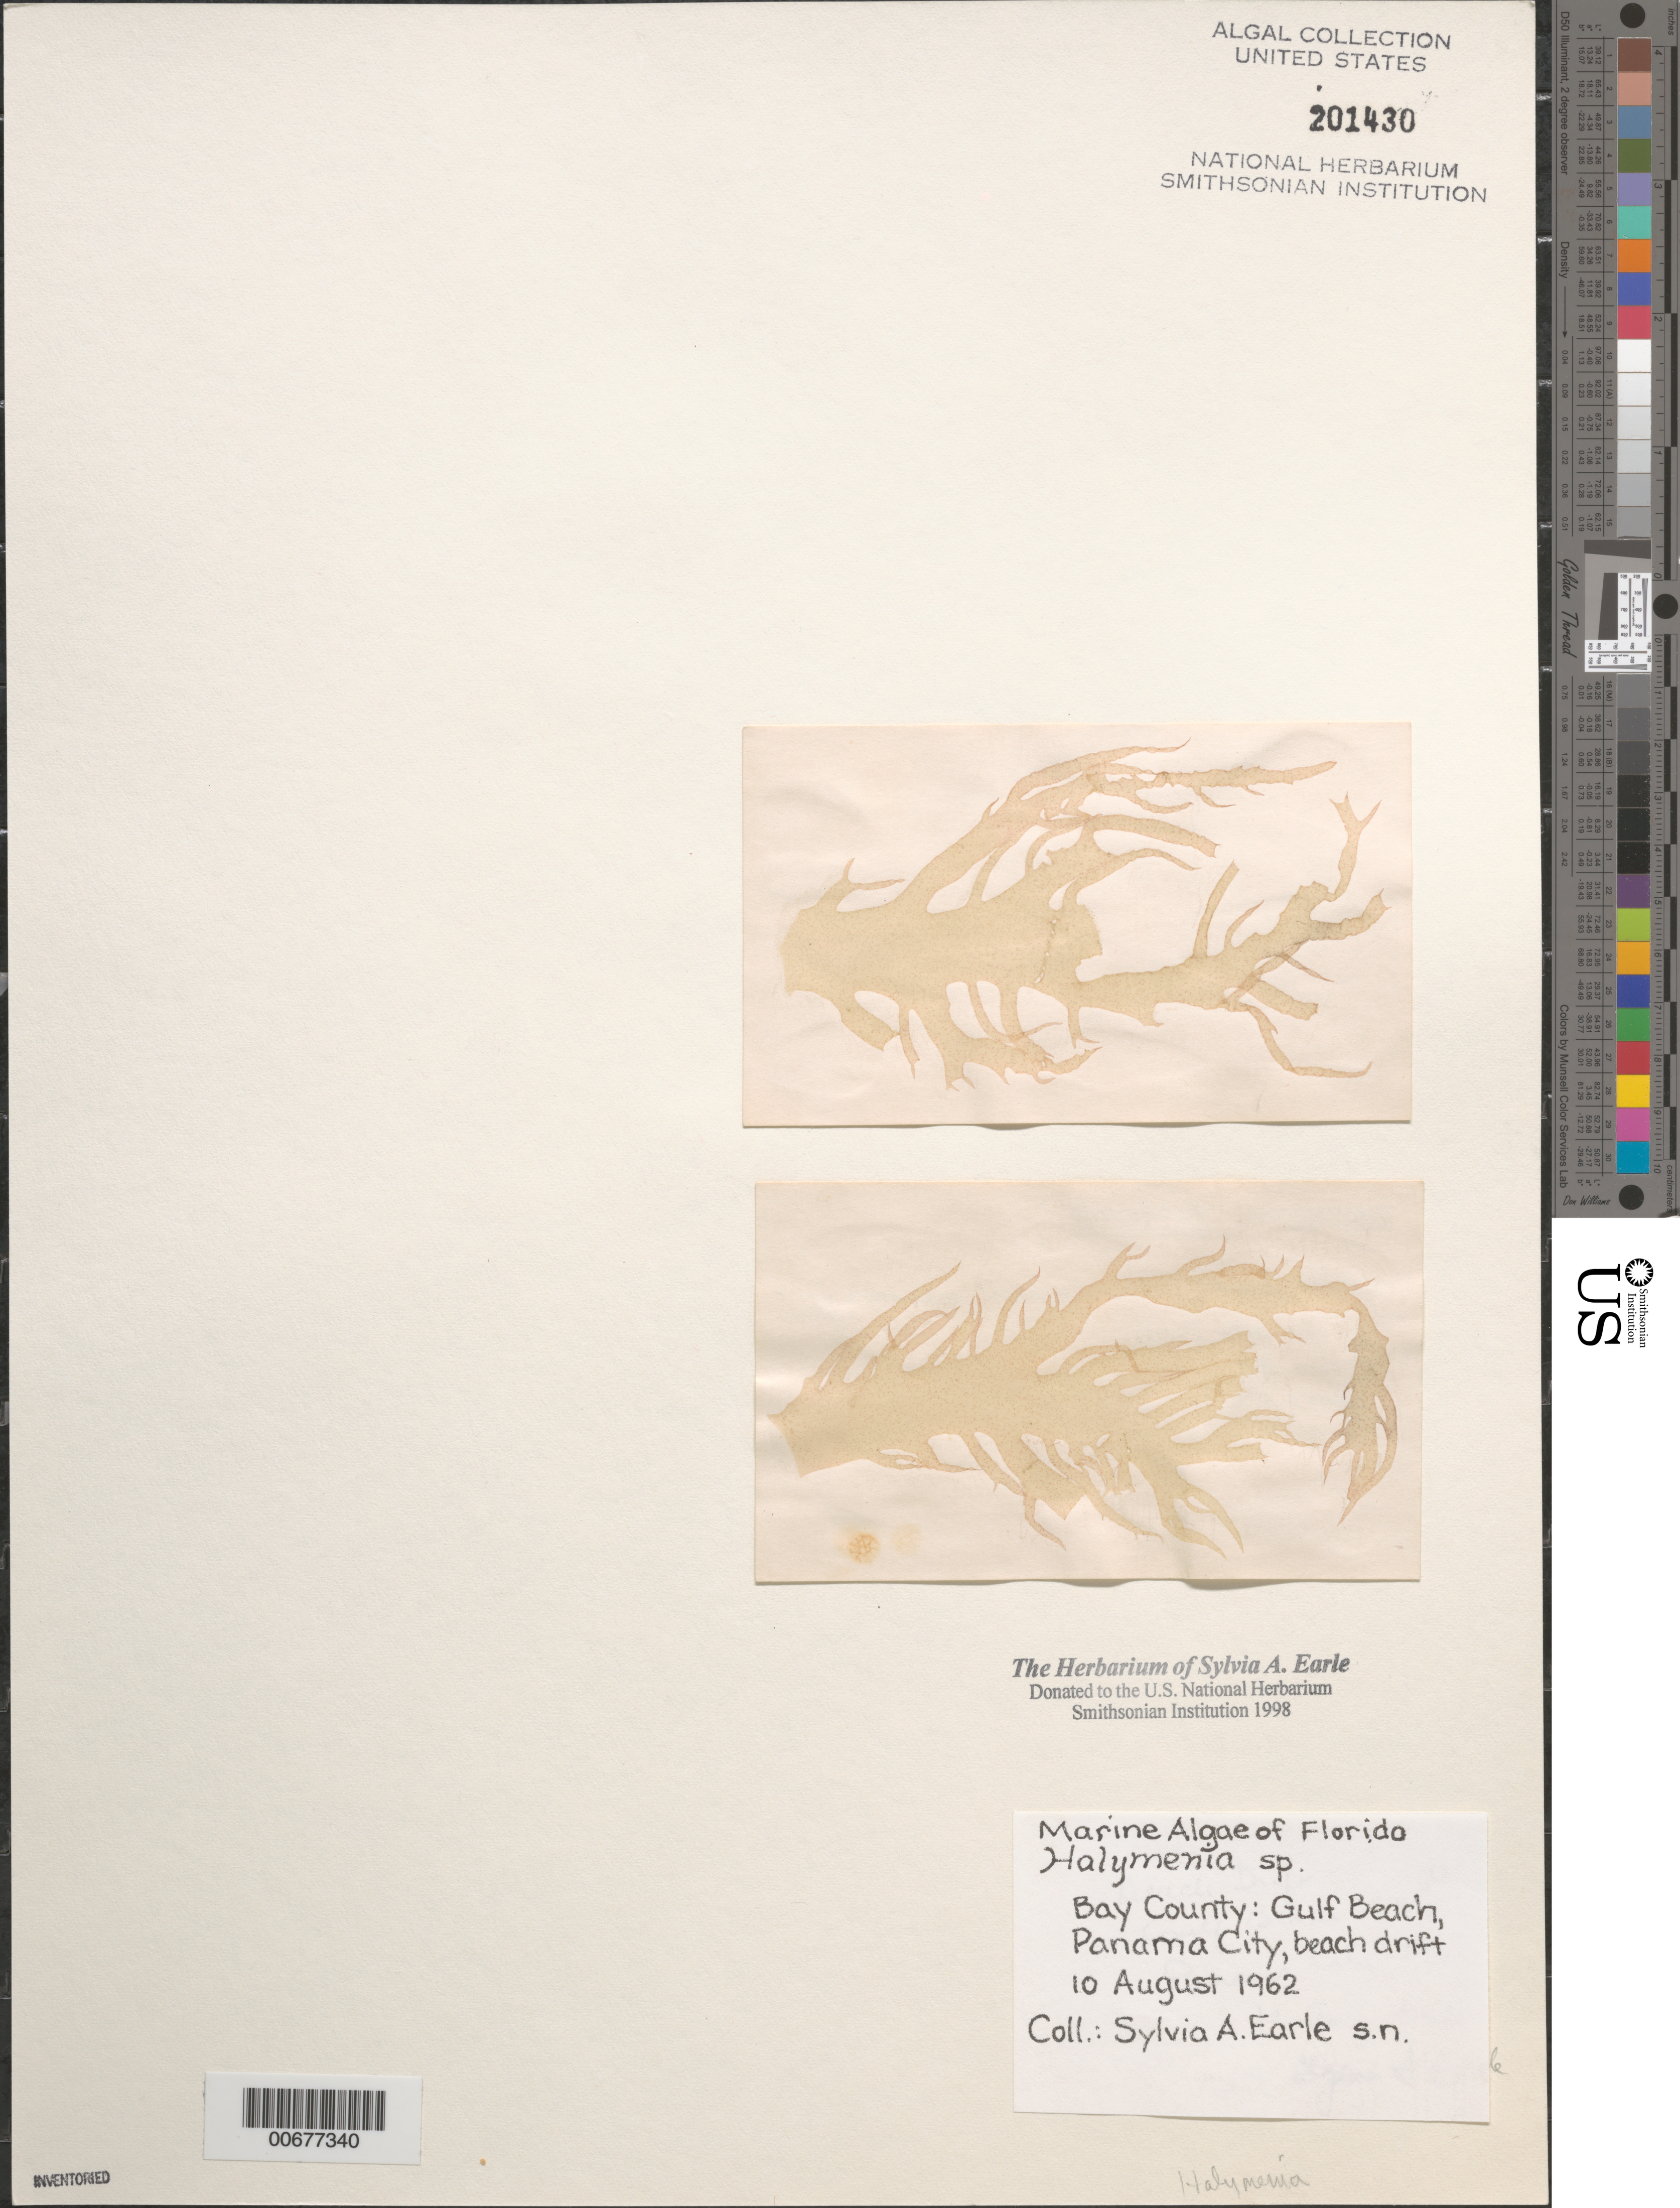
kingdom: Plantae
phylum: Rhodophyta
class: Florideophyceae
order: Halymeniales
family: Halymeniaceae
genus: Halymenia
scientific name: Halymenia sp.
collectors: S. A. Earle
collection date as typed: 10 Aug 1962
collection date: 1962-08-10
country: United States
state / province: Florida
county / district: Bay County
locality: Gulf Beach, Panama City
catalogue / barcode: US 201430